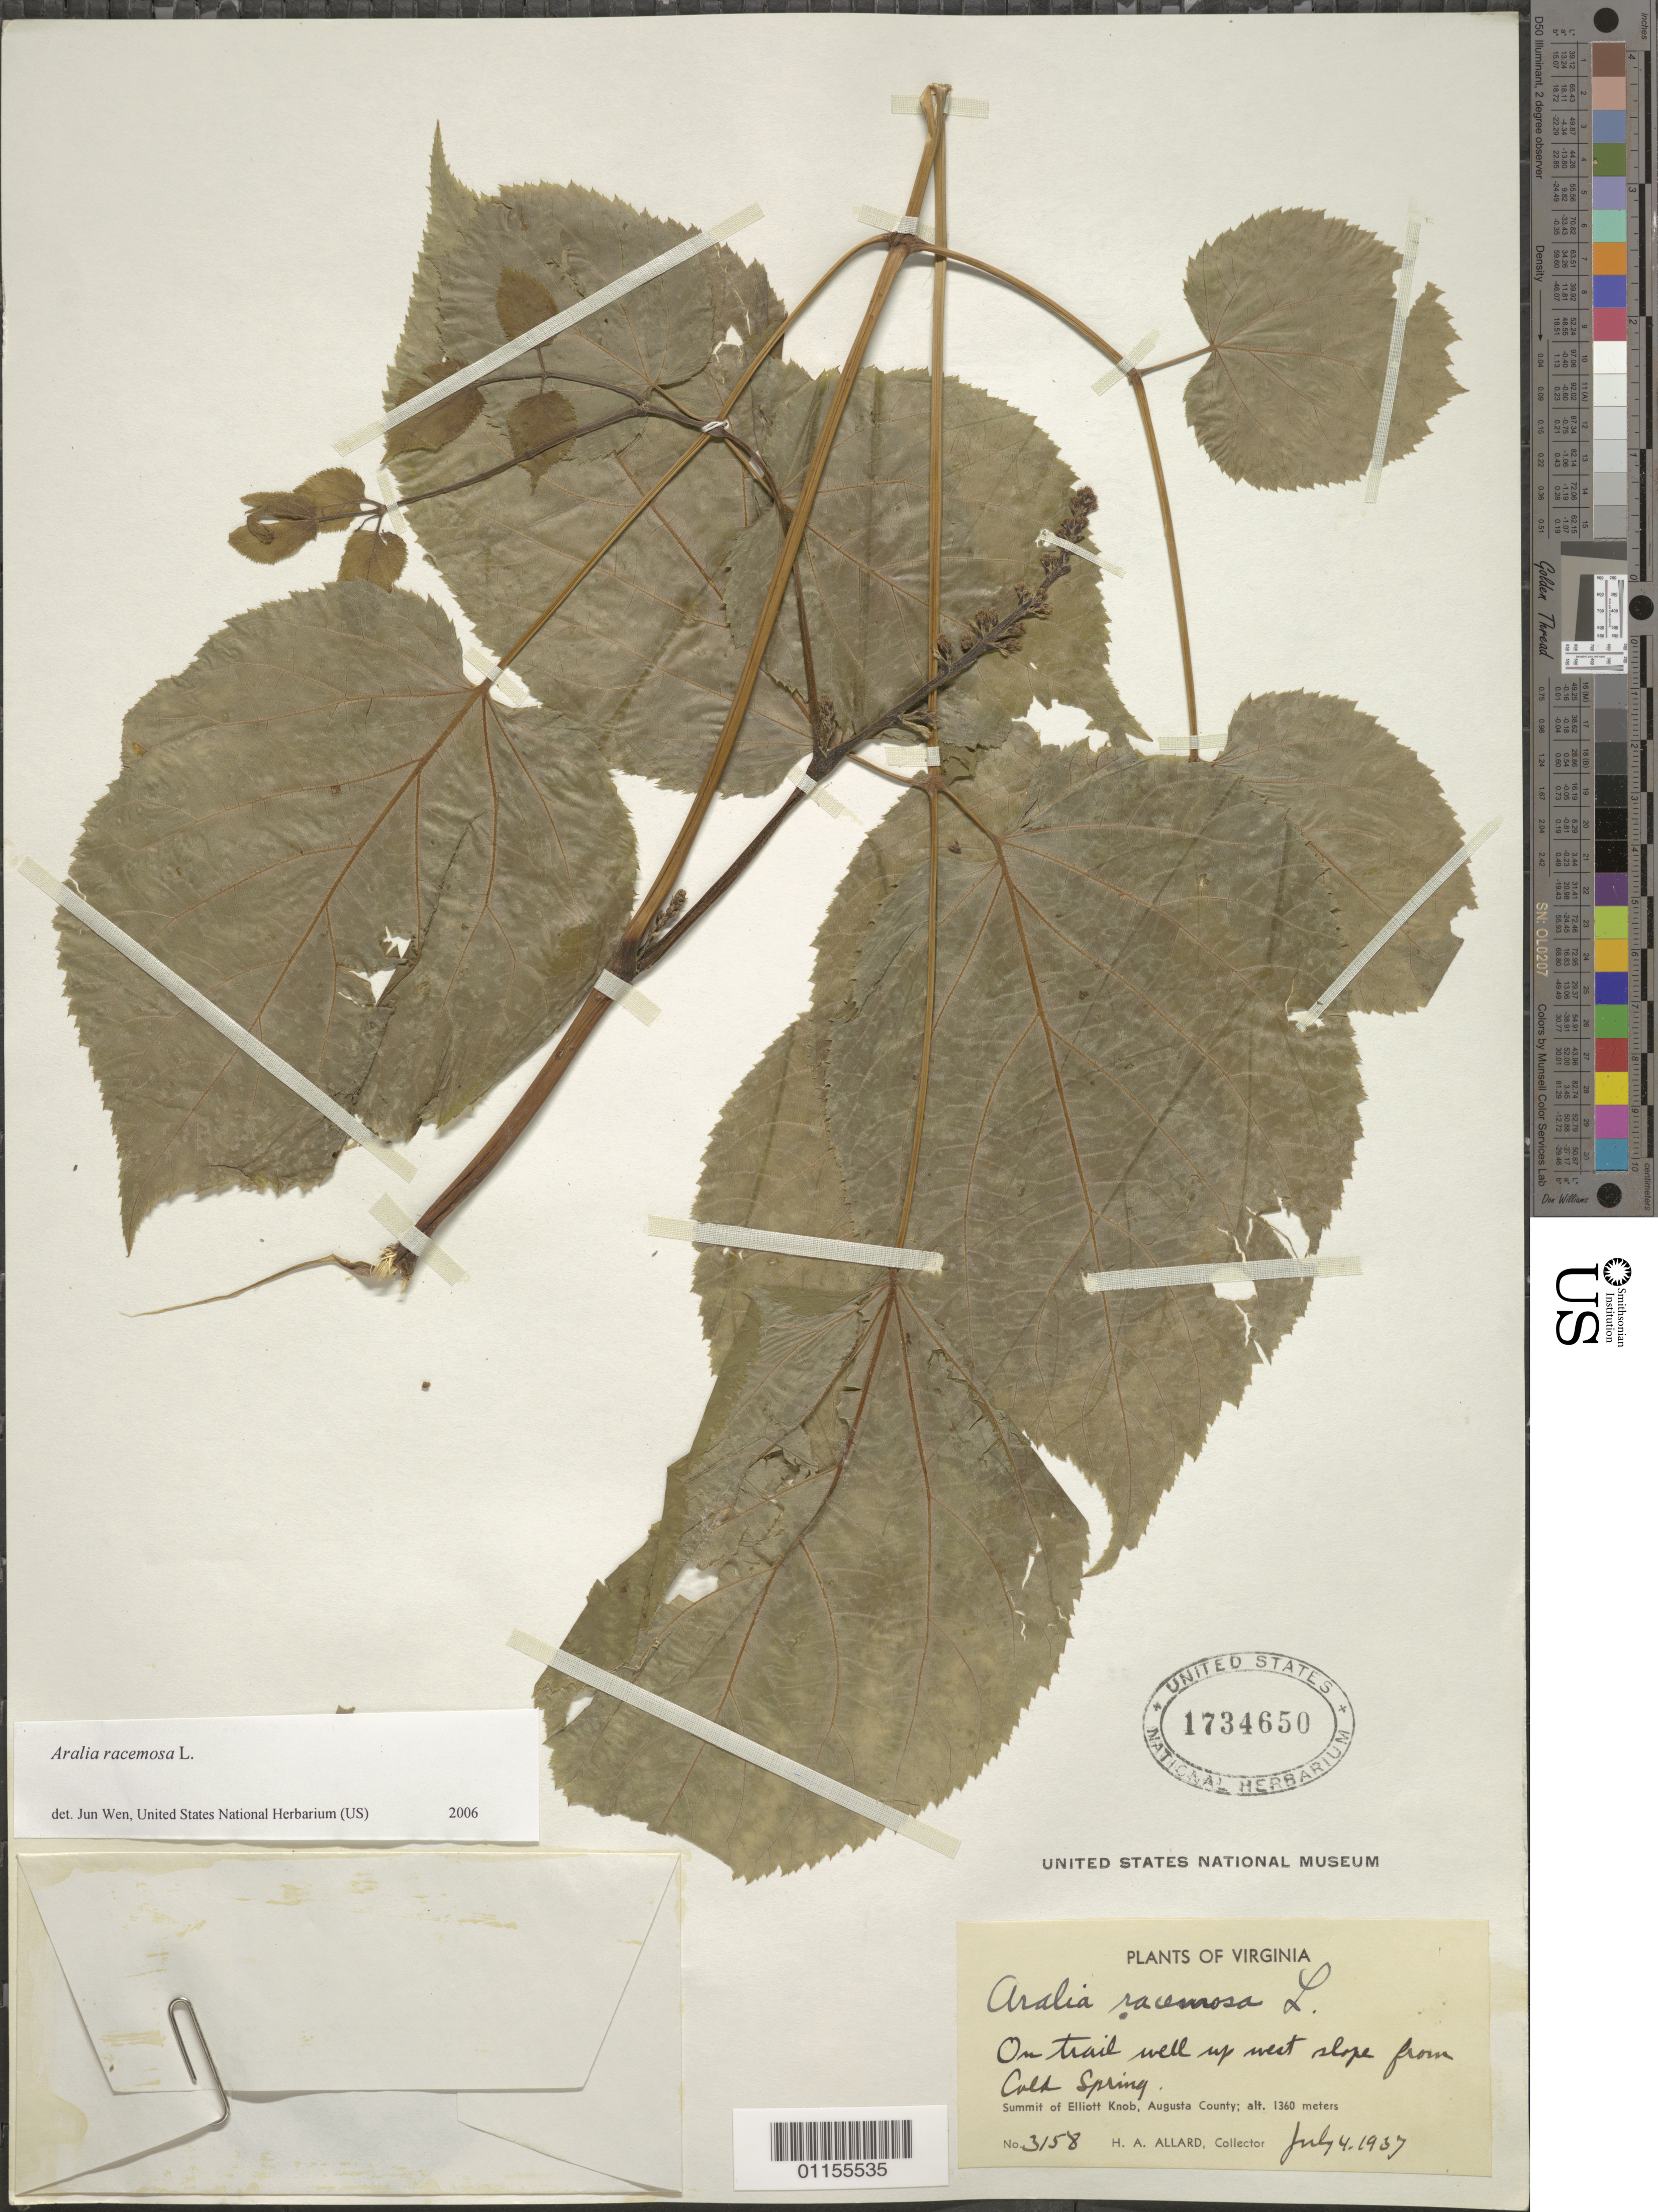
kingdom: Plantae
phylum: Tracheophyta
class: Magnoliopsida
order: Apiales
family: Araliaceae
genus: Aralia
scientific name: Aralia racemosa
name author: L.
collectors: H. A. Allard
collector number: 3158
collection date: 1937-07-04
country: United States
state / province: Virginia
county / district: Augusta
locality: Summit of Elliott Knob.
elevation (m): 1360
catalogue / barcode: US 1734650